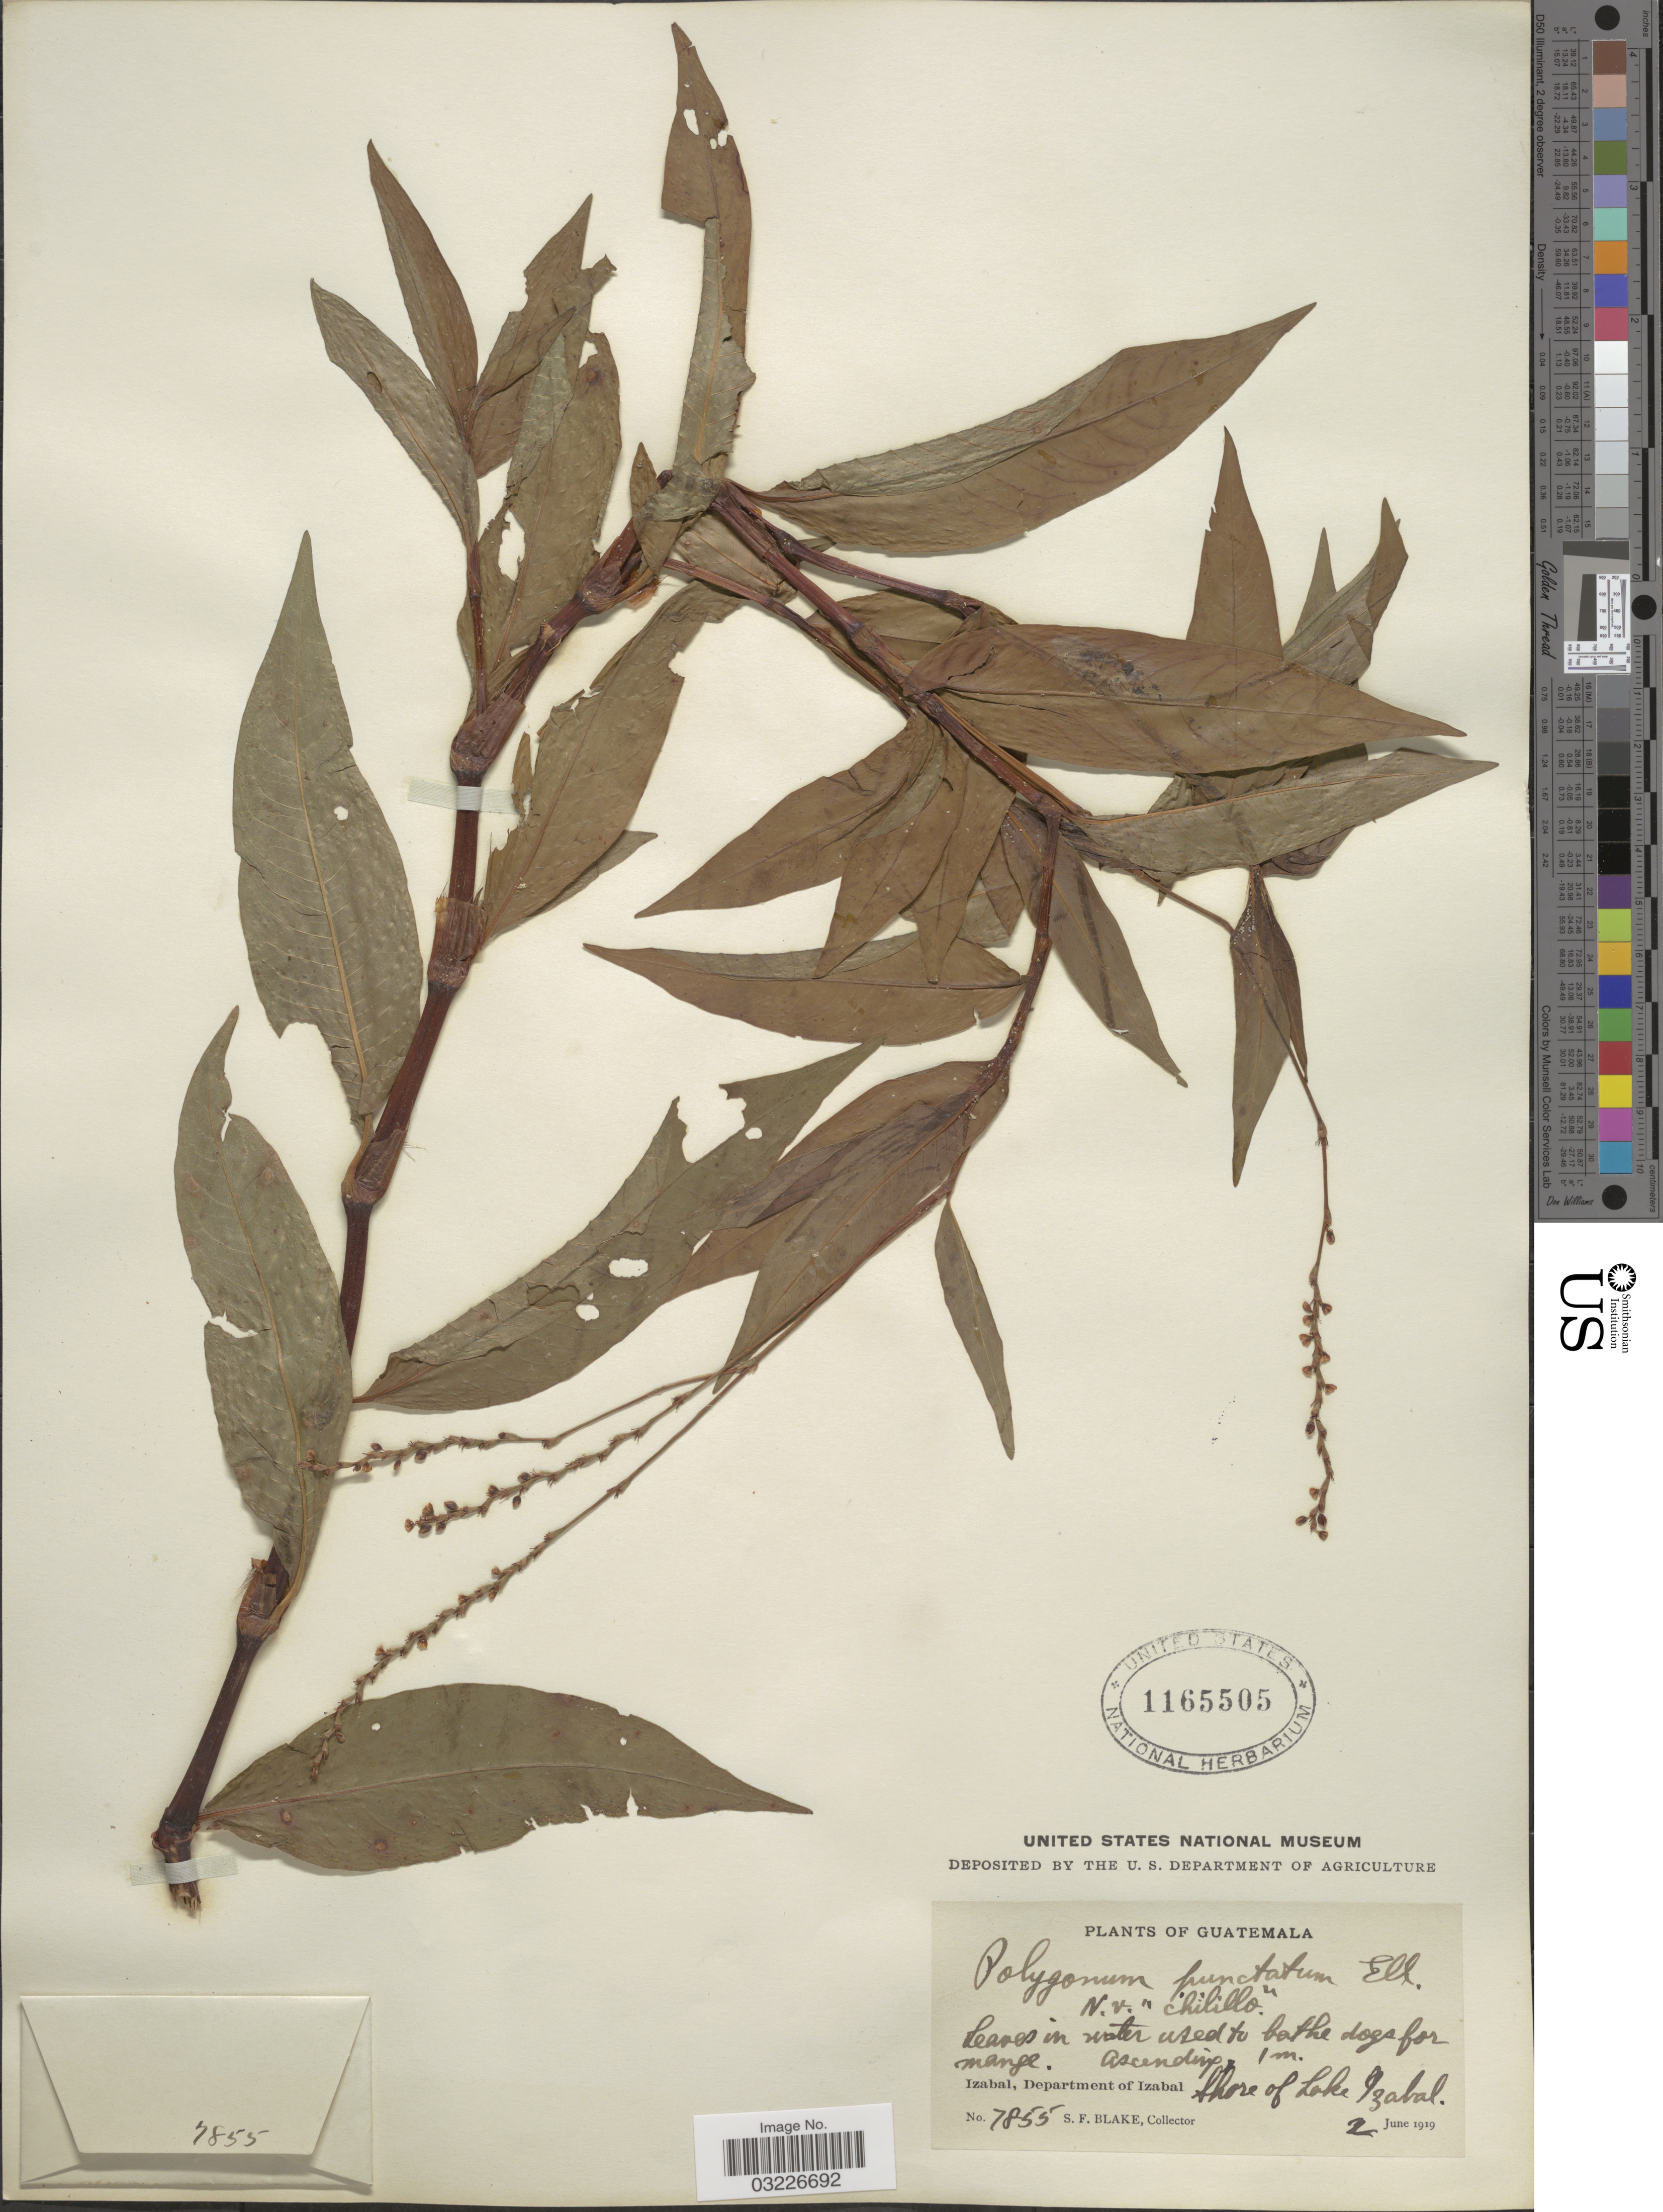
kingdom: Plantae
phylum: Tracheophyta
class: Magnoliopsida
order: Caryophyllales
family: Polygonaceae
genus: Persicaria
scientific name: Persicaria punctata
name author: (Elliott) Small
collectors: S. Blake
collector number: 7855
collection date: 1919-06-02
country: Guatemala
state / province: Izabal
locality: Izabal, Department of Izabal, Shore of Lake Izabal.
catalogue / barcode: US 1165505